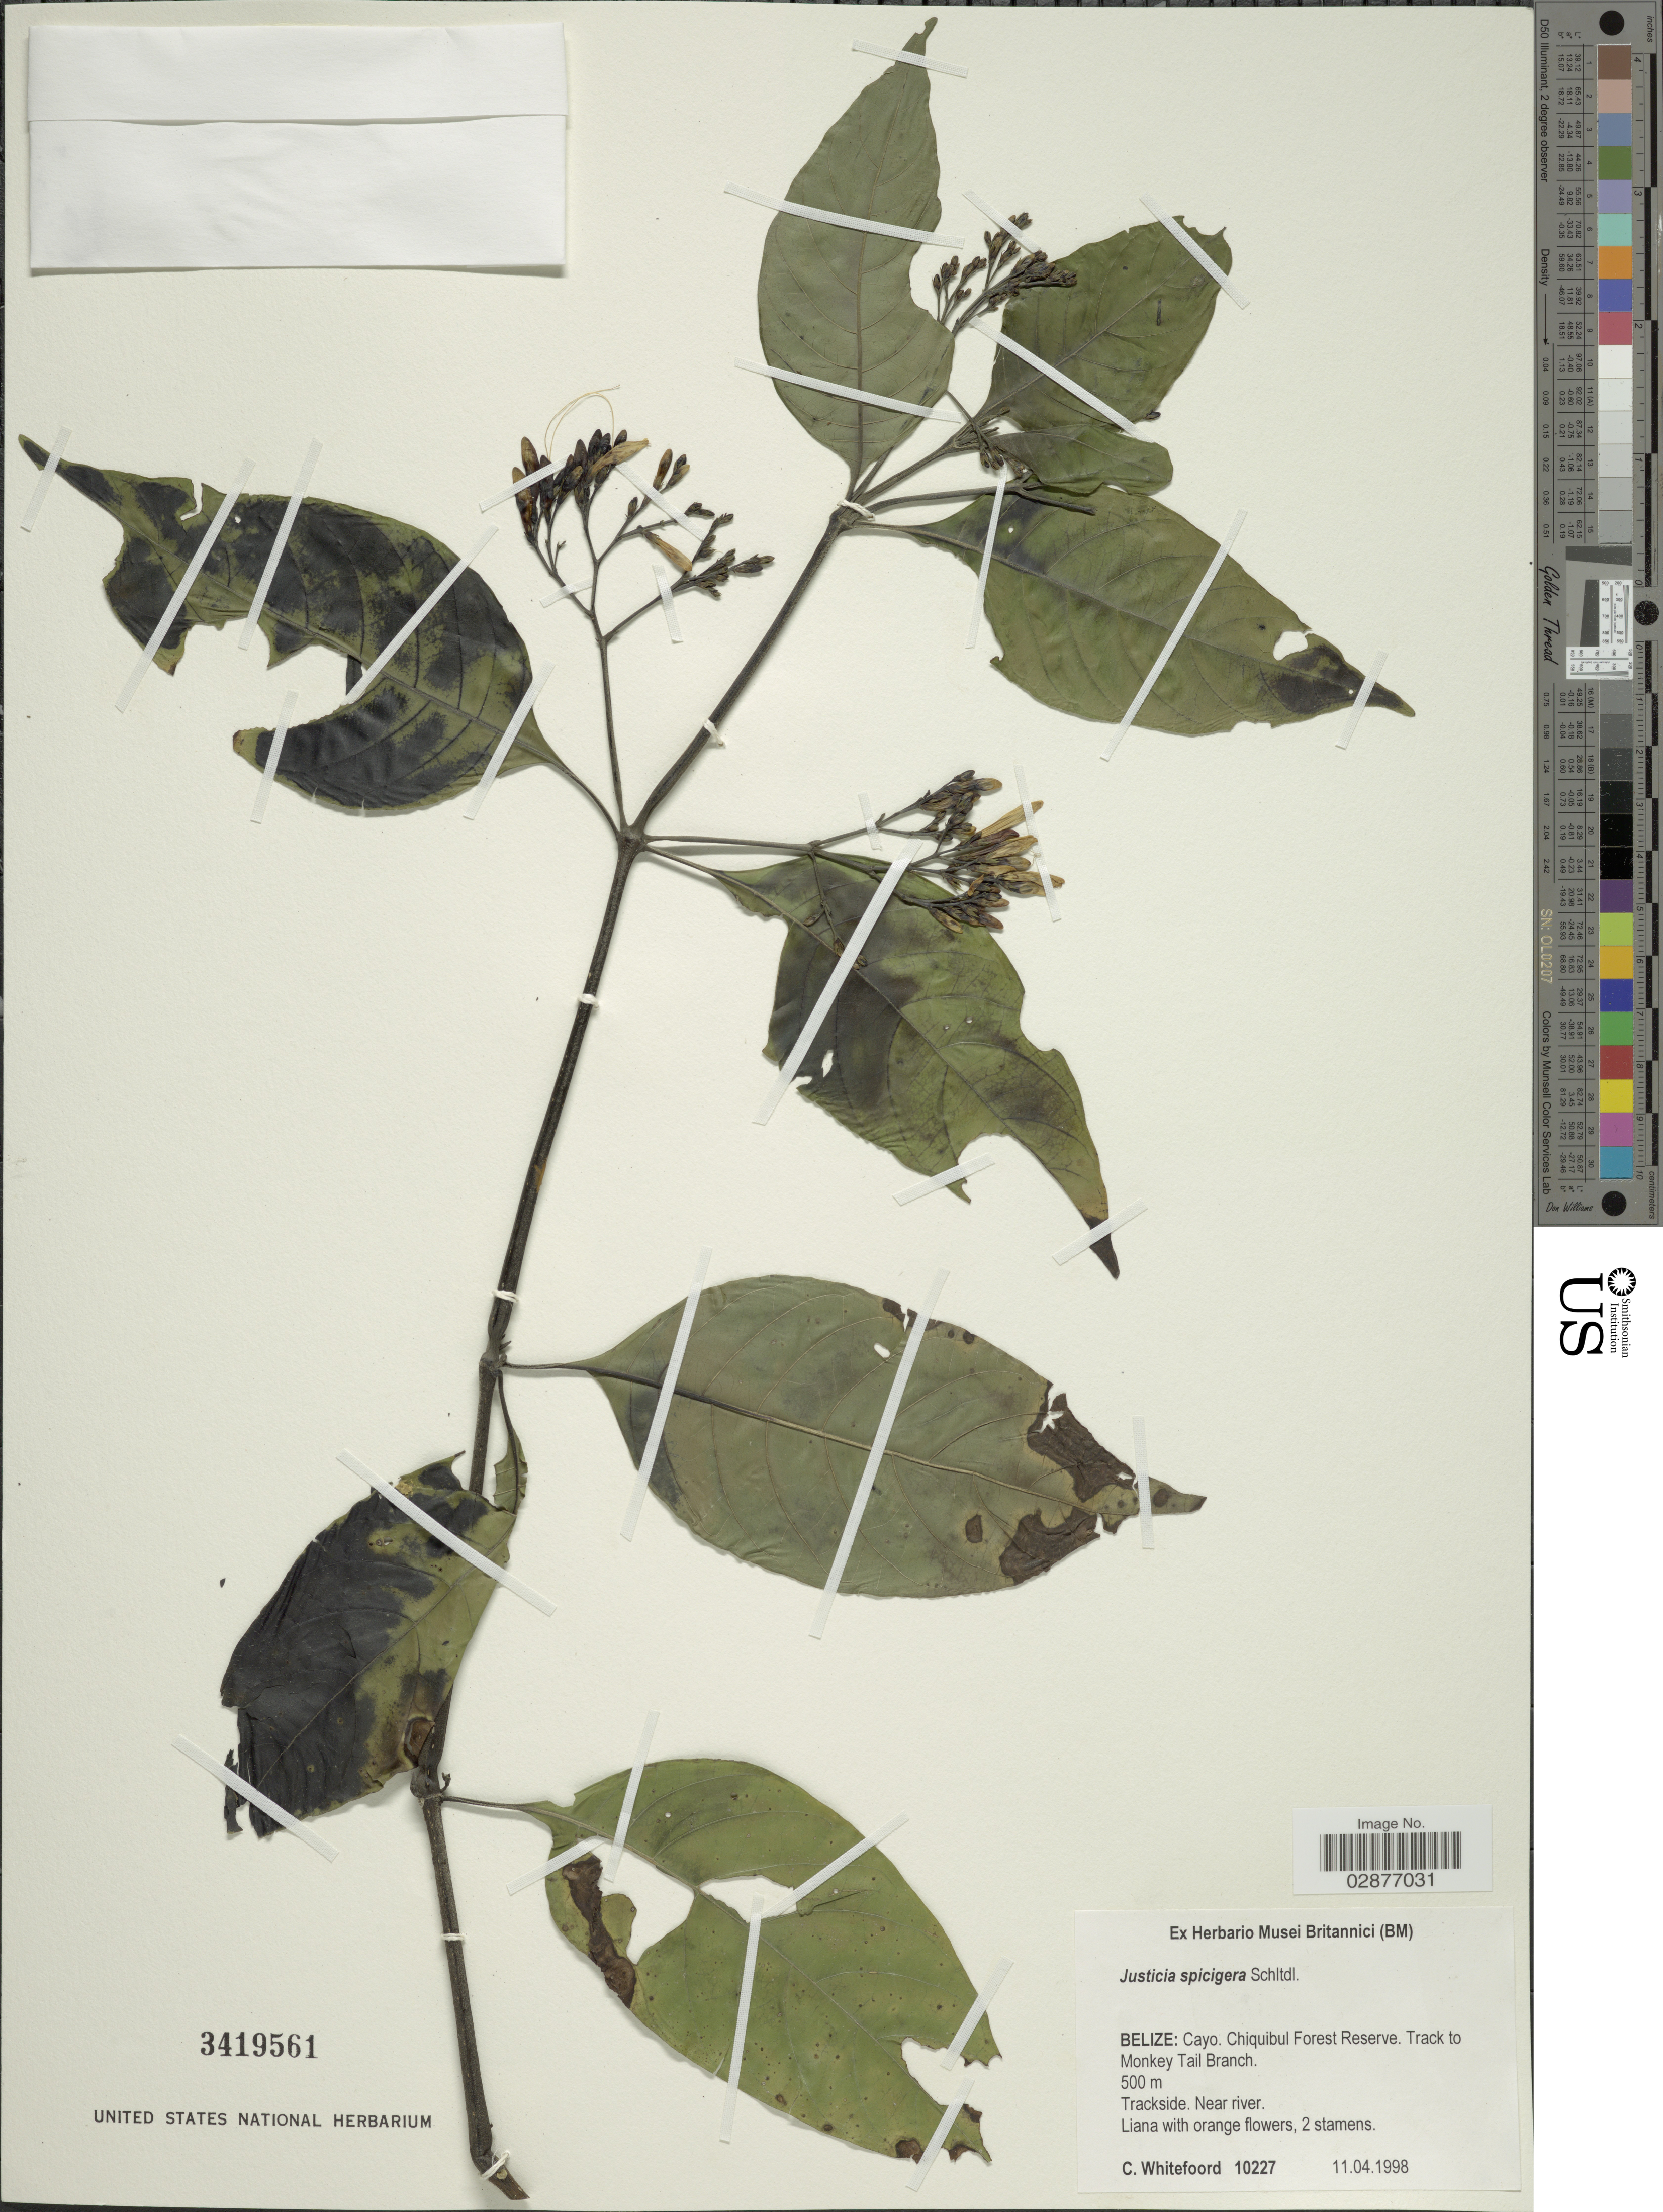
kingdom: Plantae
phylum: Tracheophyta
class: Magnoliopsida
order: Lamiales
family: Acanthaceae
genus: Justicia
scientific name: Justicia spicigera 'Sidicaro'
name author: Schltdl.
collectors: C. Whitefoord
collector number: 10227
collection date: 1998-04-11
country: Belize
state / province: Cayo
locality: Chiquibul Forest Reserve. Track to Monkey Tail Branch.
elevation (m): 500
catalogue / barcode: US 3419561